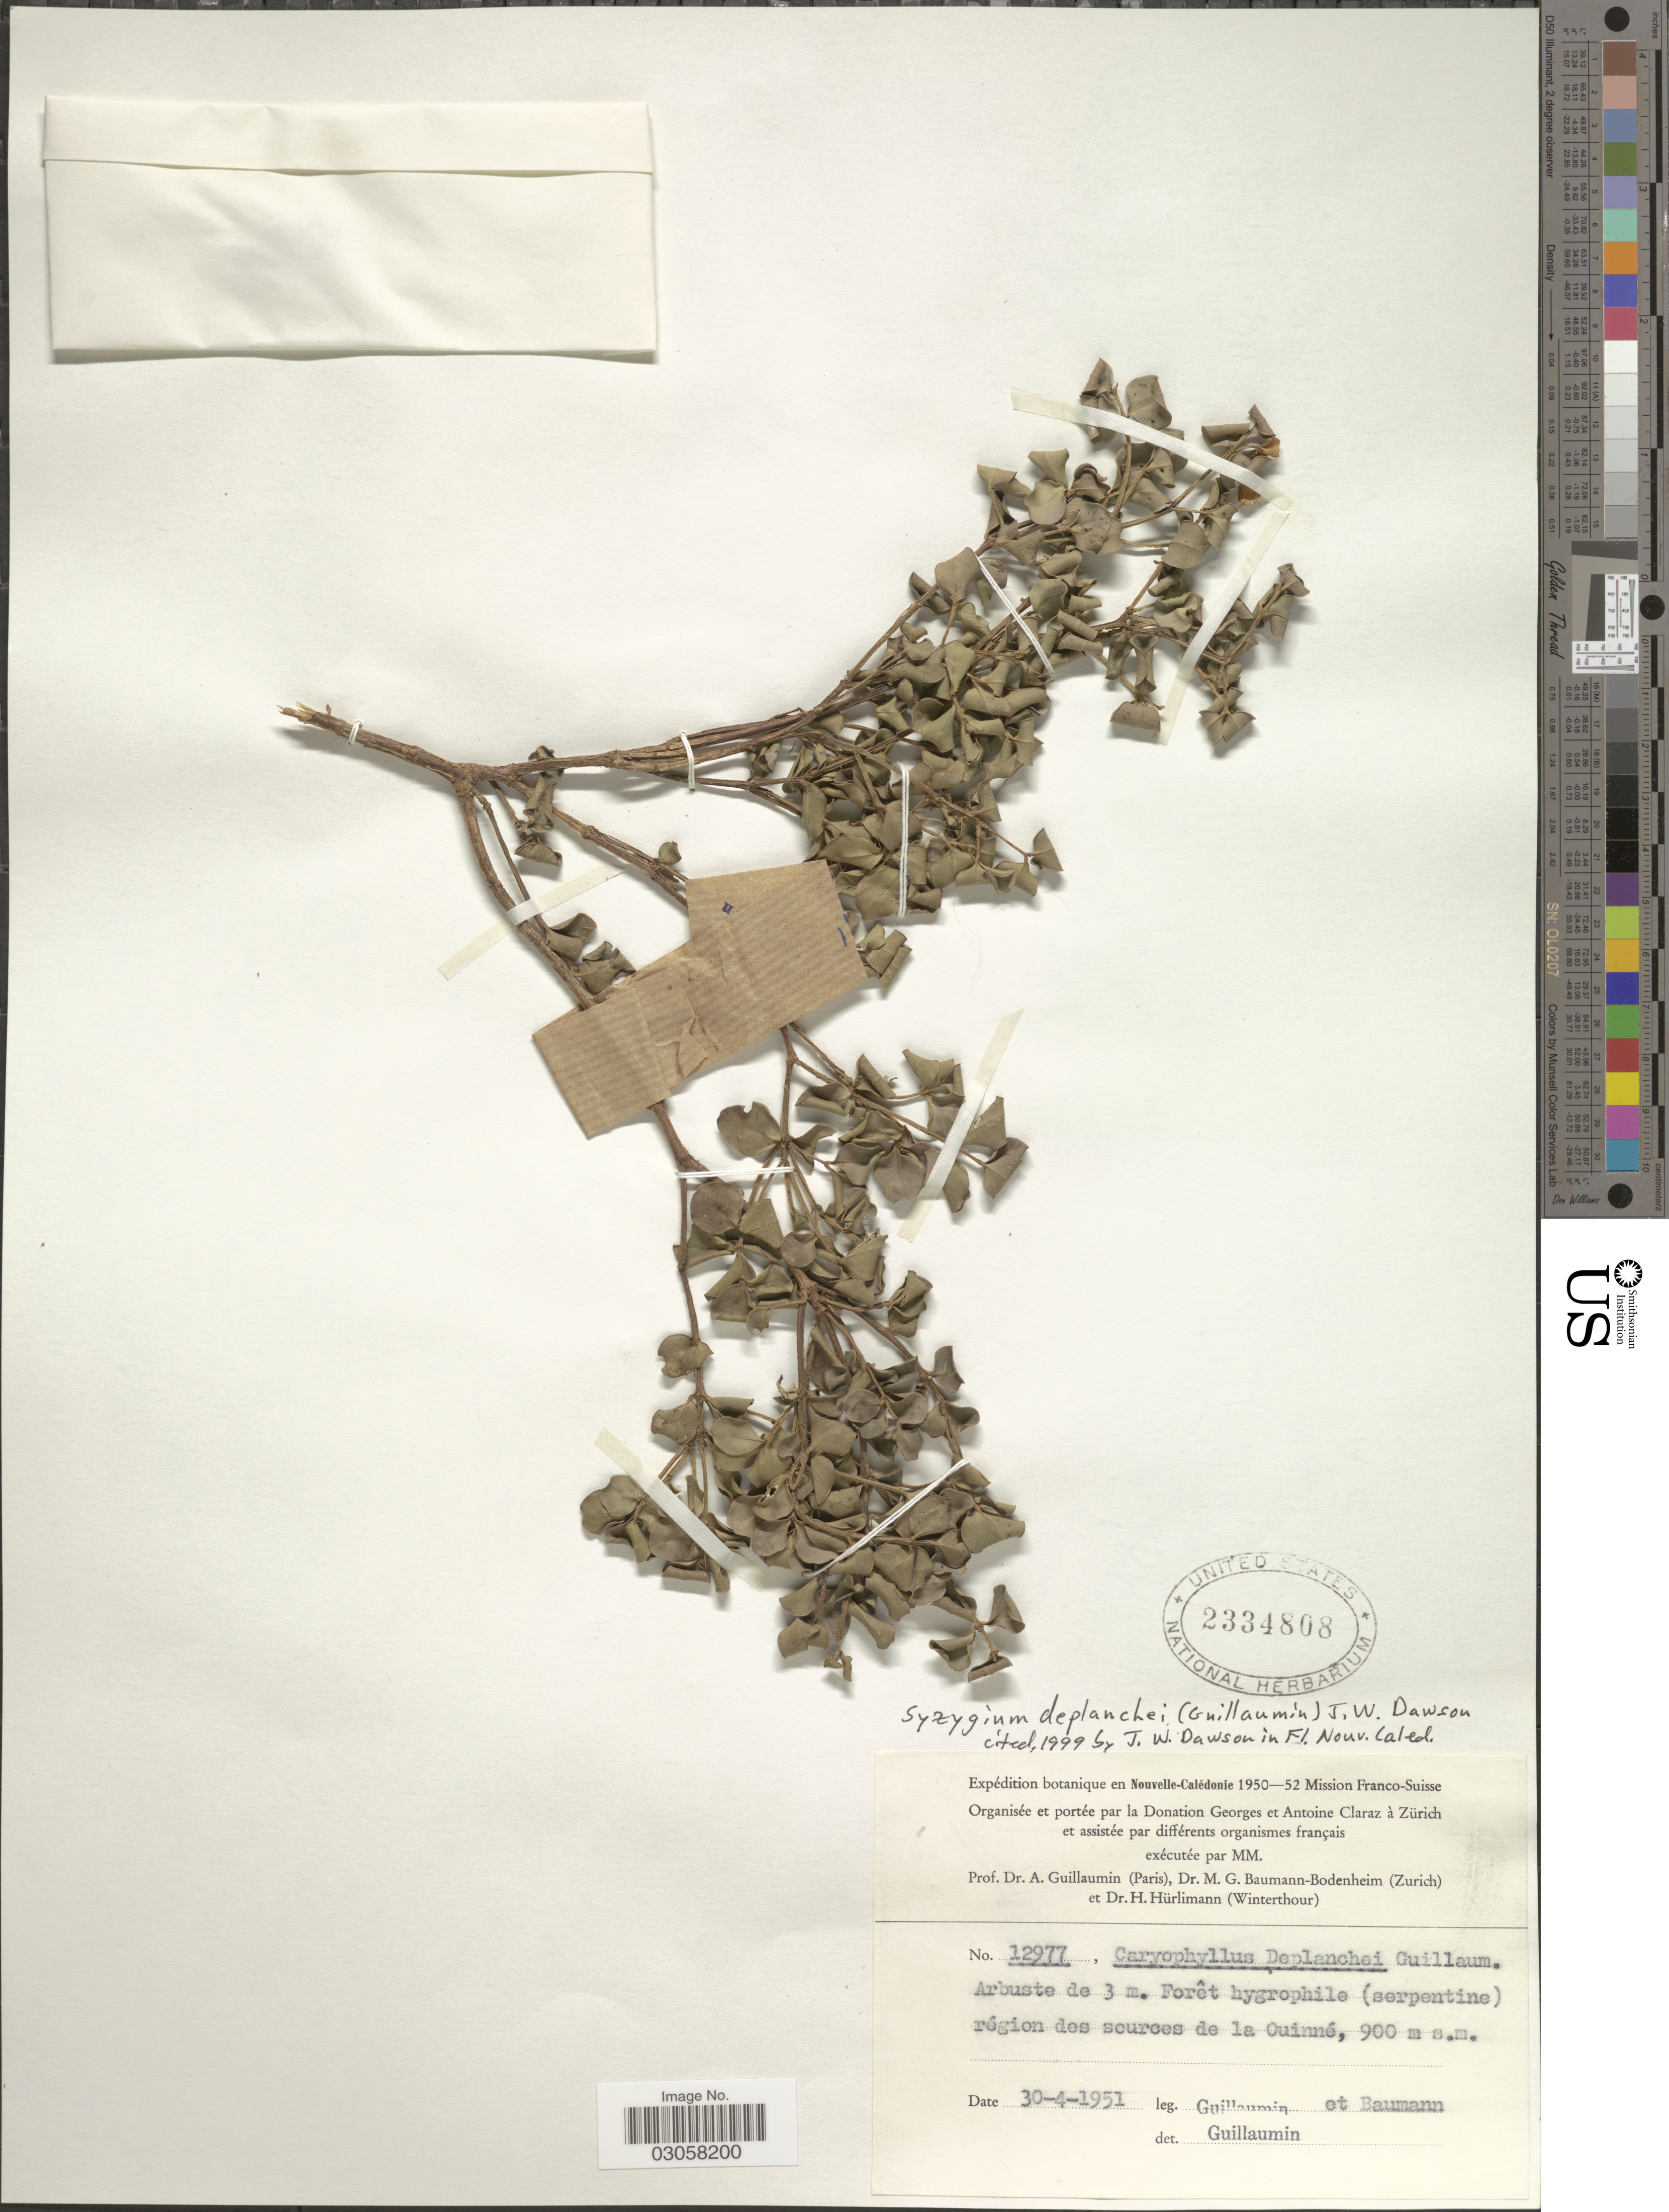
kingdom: Plantae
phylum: Tracheophyta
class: Magnoliopsida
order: Myrtales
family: Myrtaceae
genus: Syzygium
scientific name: Syzygium deplanchei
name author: (Guill.) J.W. Dawson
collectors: A. Guillaumin & M. G. Baumann-Bodenheim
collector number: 12977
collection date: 1951-04-30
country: New Caledonia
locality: Nouvelle-Calédonie. Forêt hygrophile (serpentine) région des sources de la Ouinné.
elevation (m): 900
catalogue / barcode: US 2334808